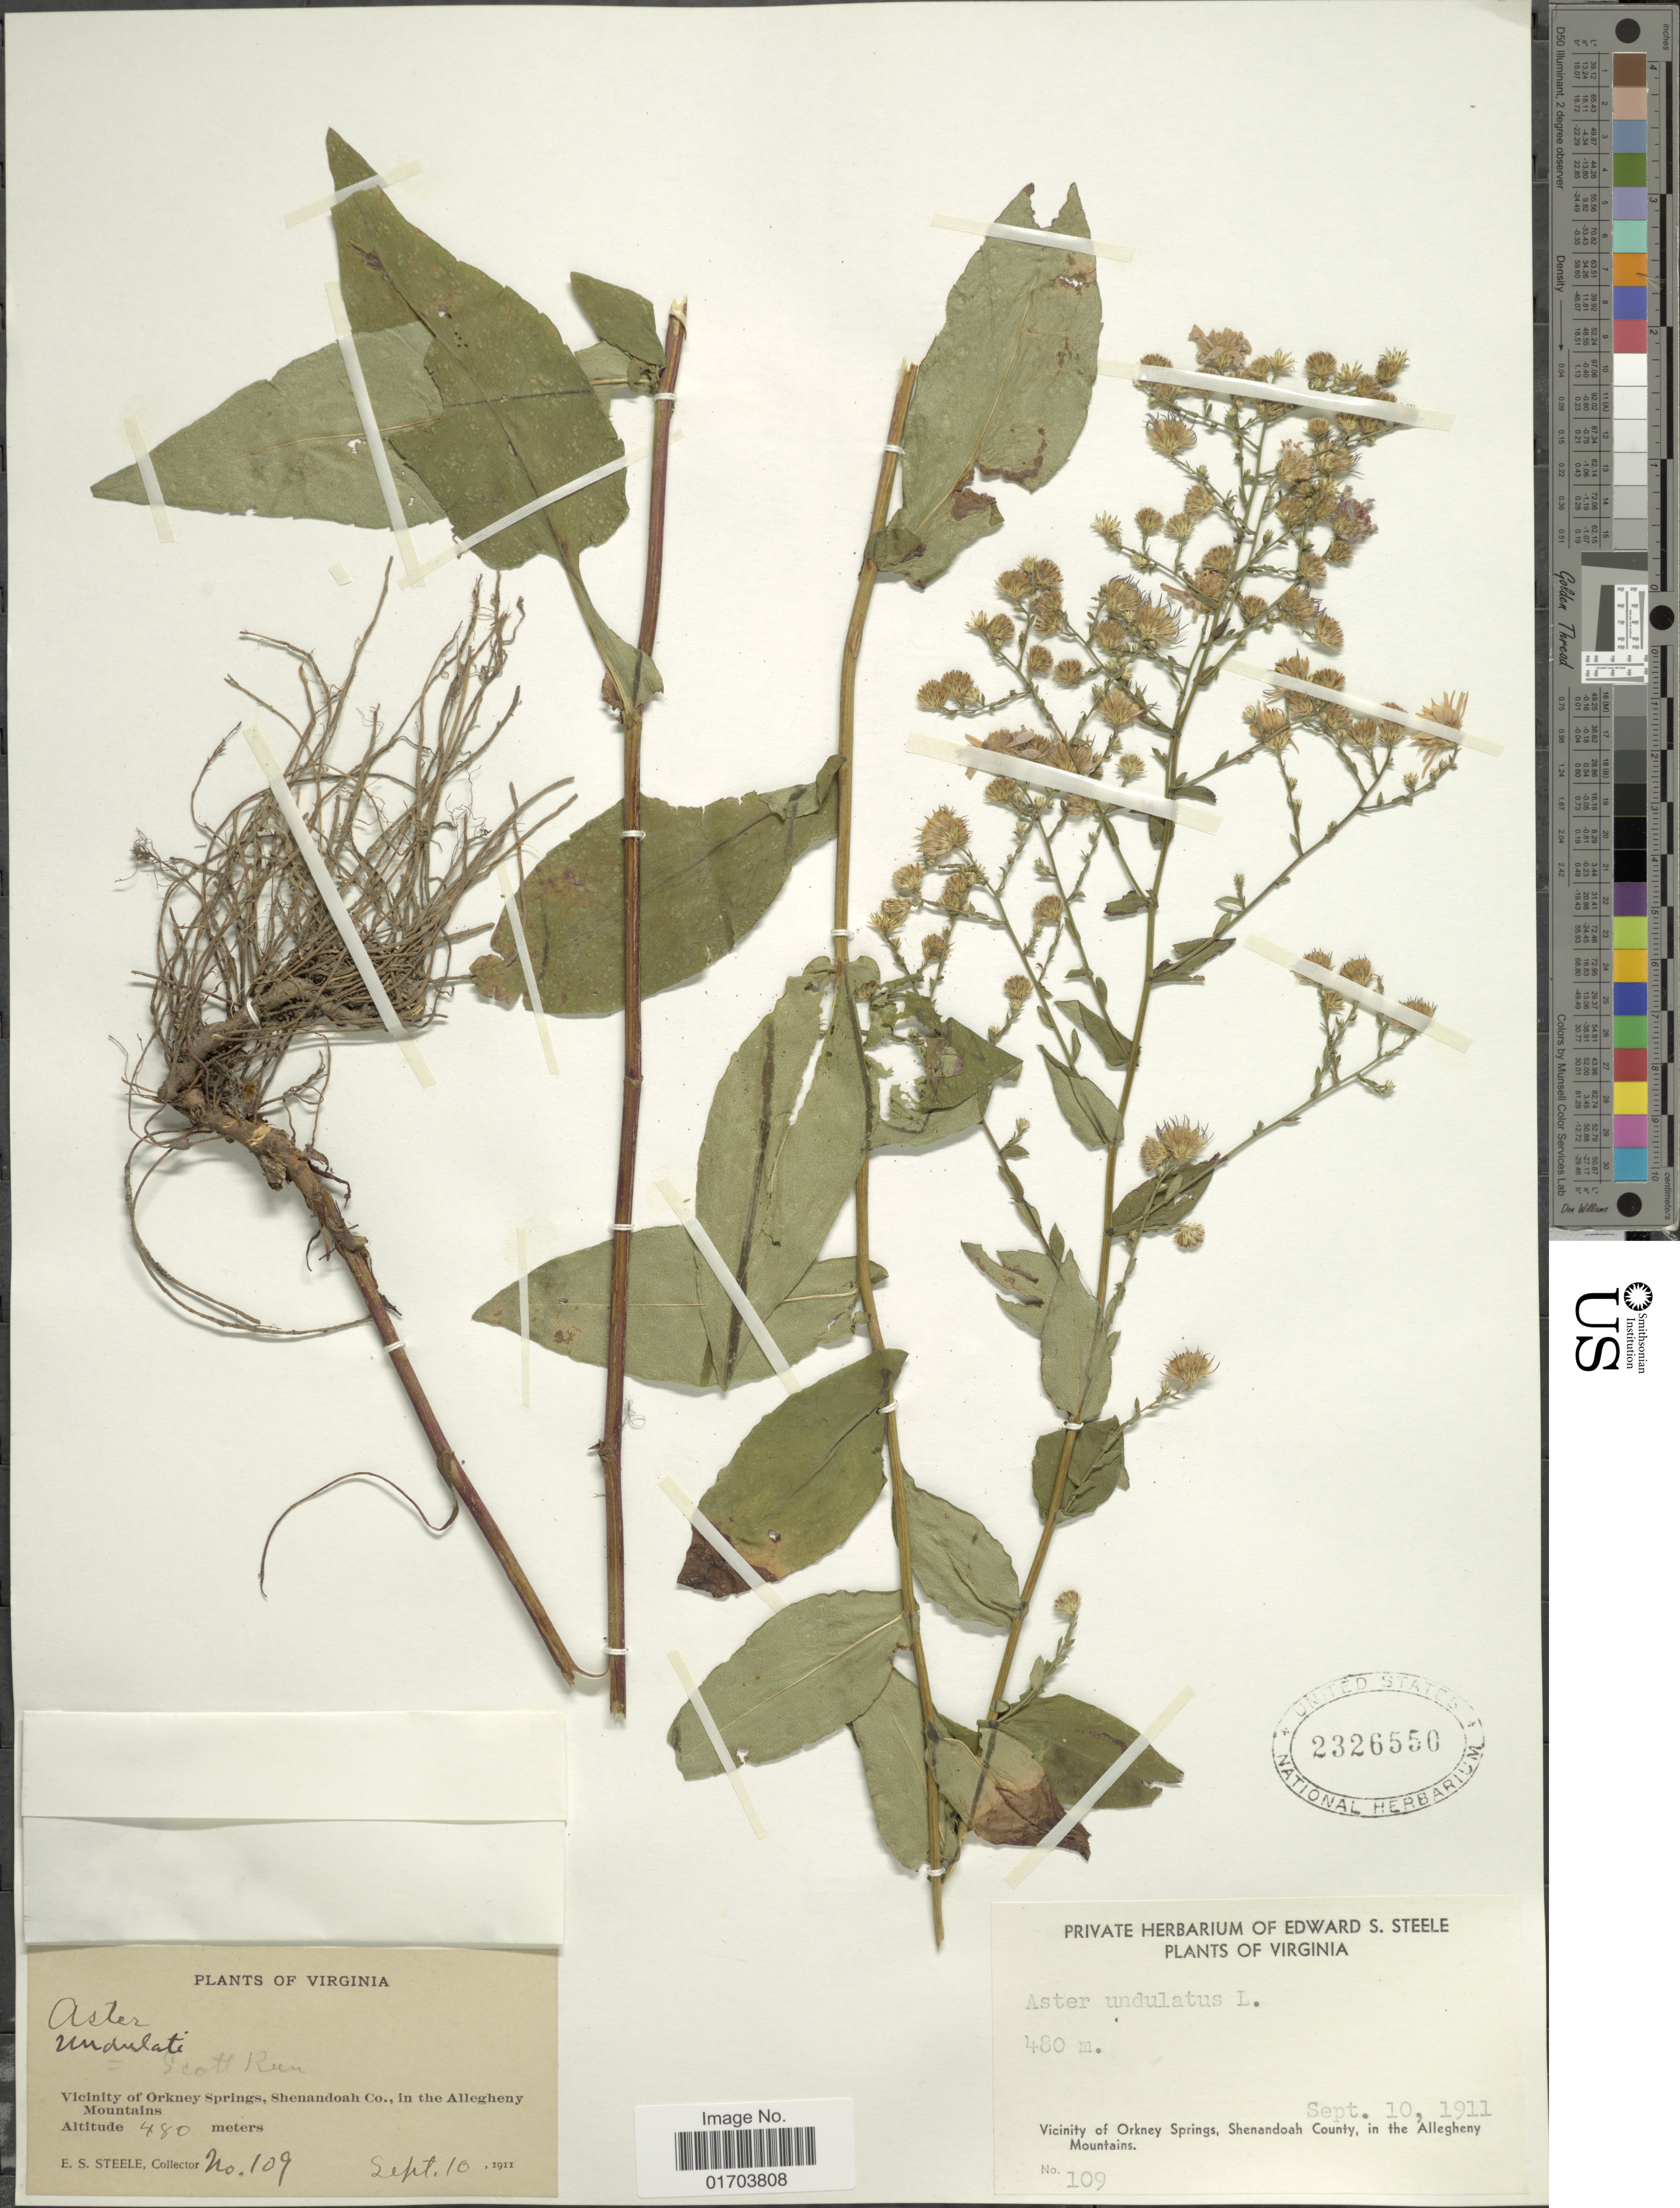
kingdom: Plantae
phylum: Tracheophyta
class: Magnoliopsida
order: Asterales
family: Asteraceae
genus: Symphyotrichum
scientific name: Symphyotrichum undulatum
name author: (L.) G.L. Nesom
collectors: E. Steele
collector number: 109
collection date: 1911-09-10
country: United States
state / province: Virginia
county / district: Shenandoah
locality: Vicinity of Orkney Springs, Shenandoah Co., in the Allegheny Mountains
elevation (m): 480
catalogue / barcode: US 2326550